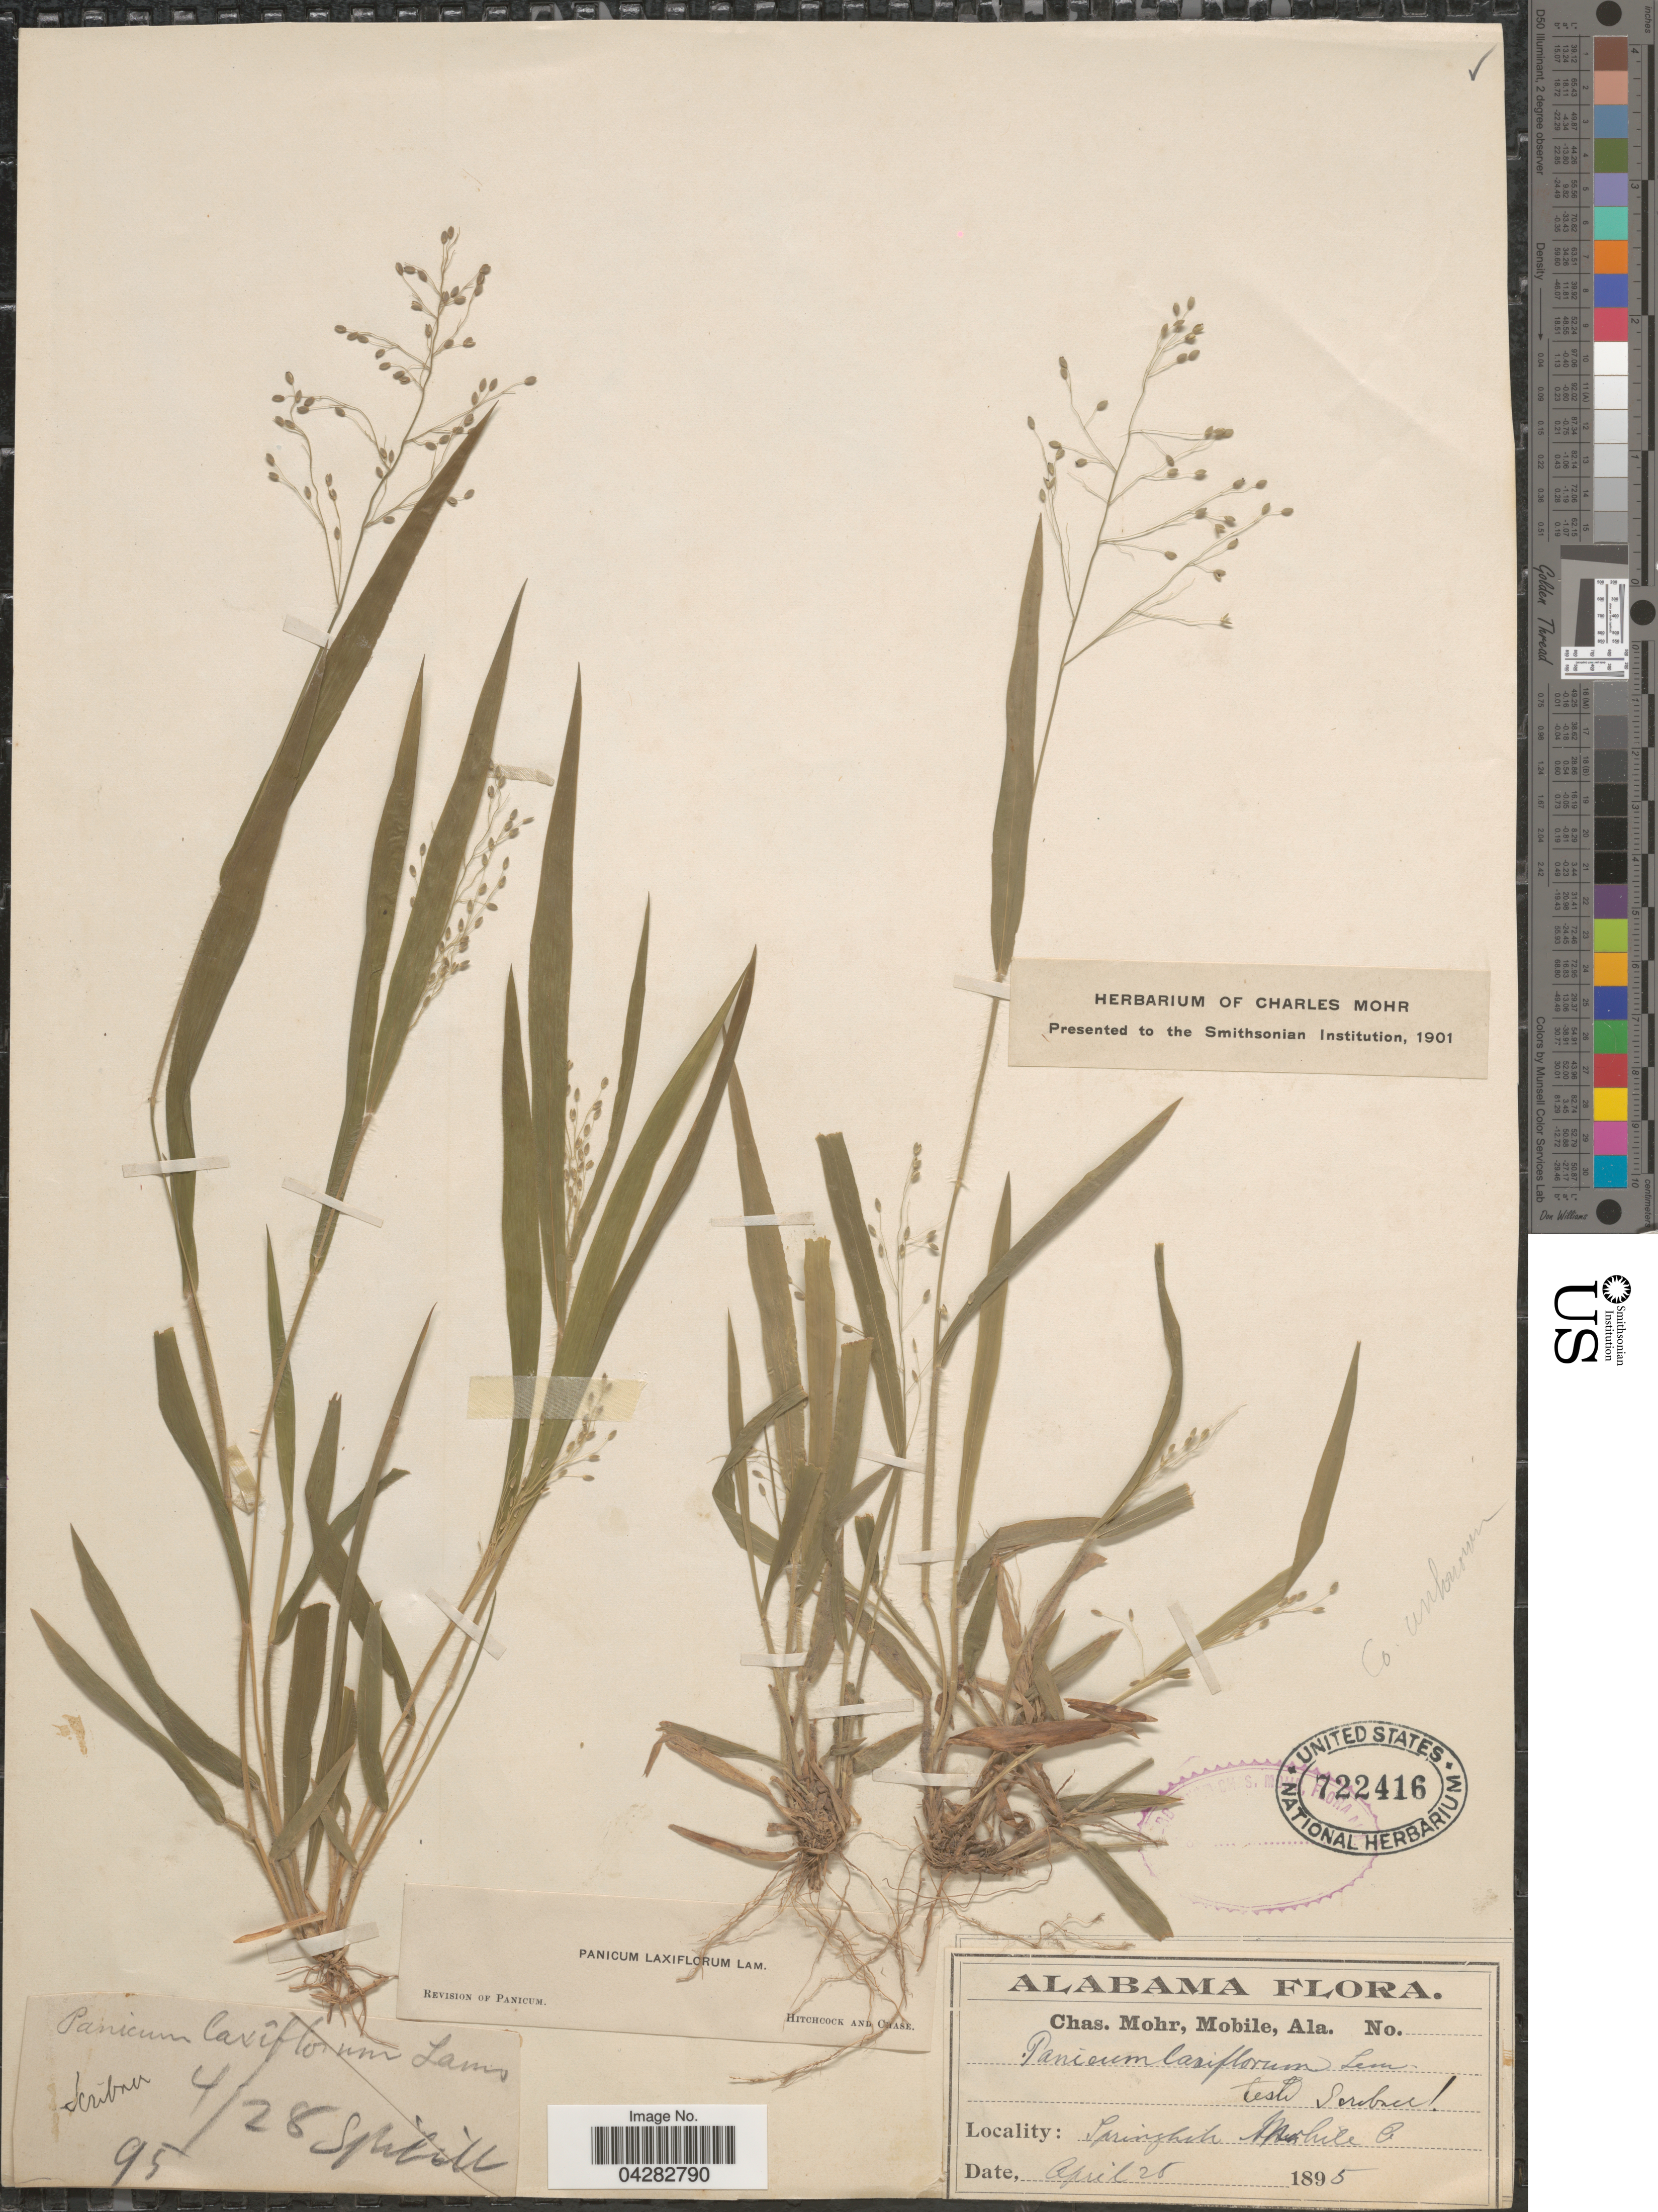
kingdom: Plantae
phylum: Tracheophyta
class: Liliopsida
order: Poales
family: Poaceae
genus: Dichanthelium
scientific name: Dichanthelium laxiflorum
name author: (Lam.) Gould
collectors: Mohr, C. T. (herbarium)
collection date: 1895-04-26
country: United States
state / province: Alabama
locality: Springhill, Mobile Co.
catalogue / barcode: US 722416